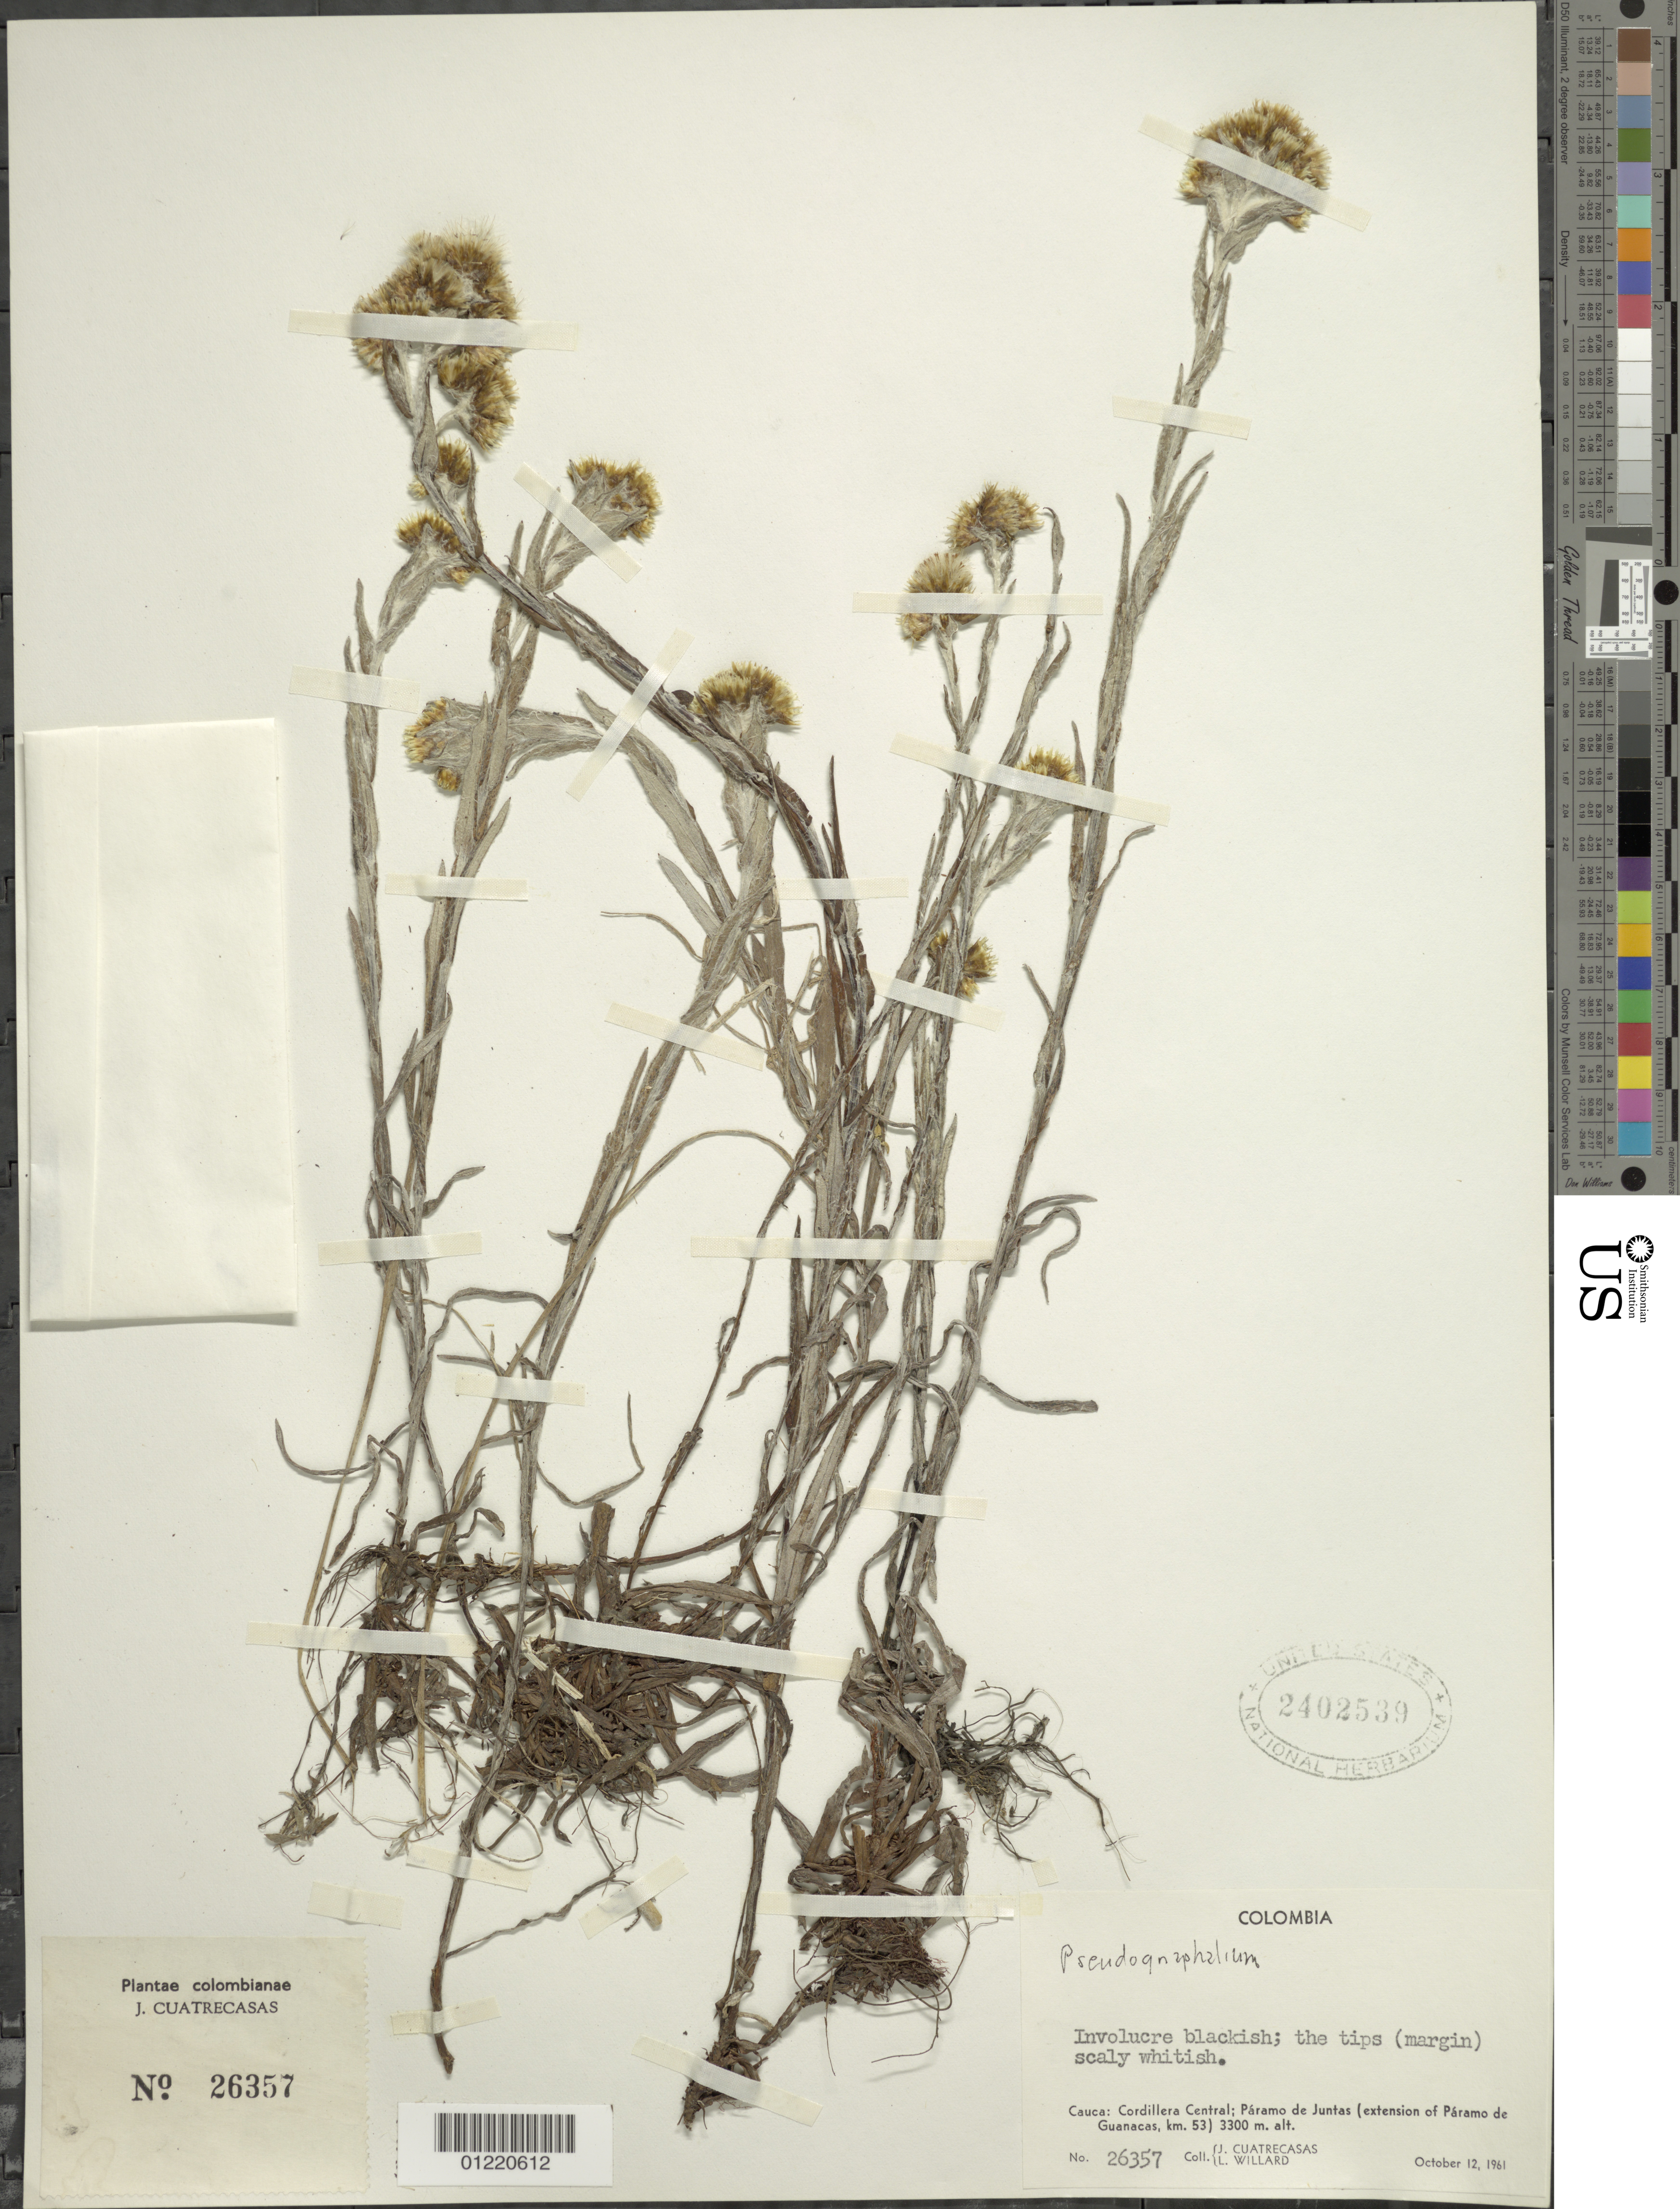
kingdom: Plantae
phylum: Tracheophyta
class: Magnoliopsida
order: Asterales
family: Asteraceae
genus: Pseudognaphalium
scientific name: Pseudognaphalium sp.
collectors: J. Cuatrecasas & L. Willard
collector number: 26357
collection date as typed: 12-Oct-61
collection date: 1961-10-12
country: Colombia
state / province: Cauca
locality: Cordillera Central: Paramo de Juntas (extension of Paramo de Guanacas, km 53)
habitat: Paramo.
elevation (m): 3300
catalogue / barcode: US 2402539